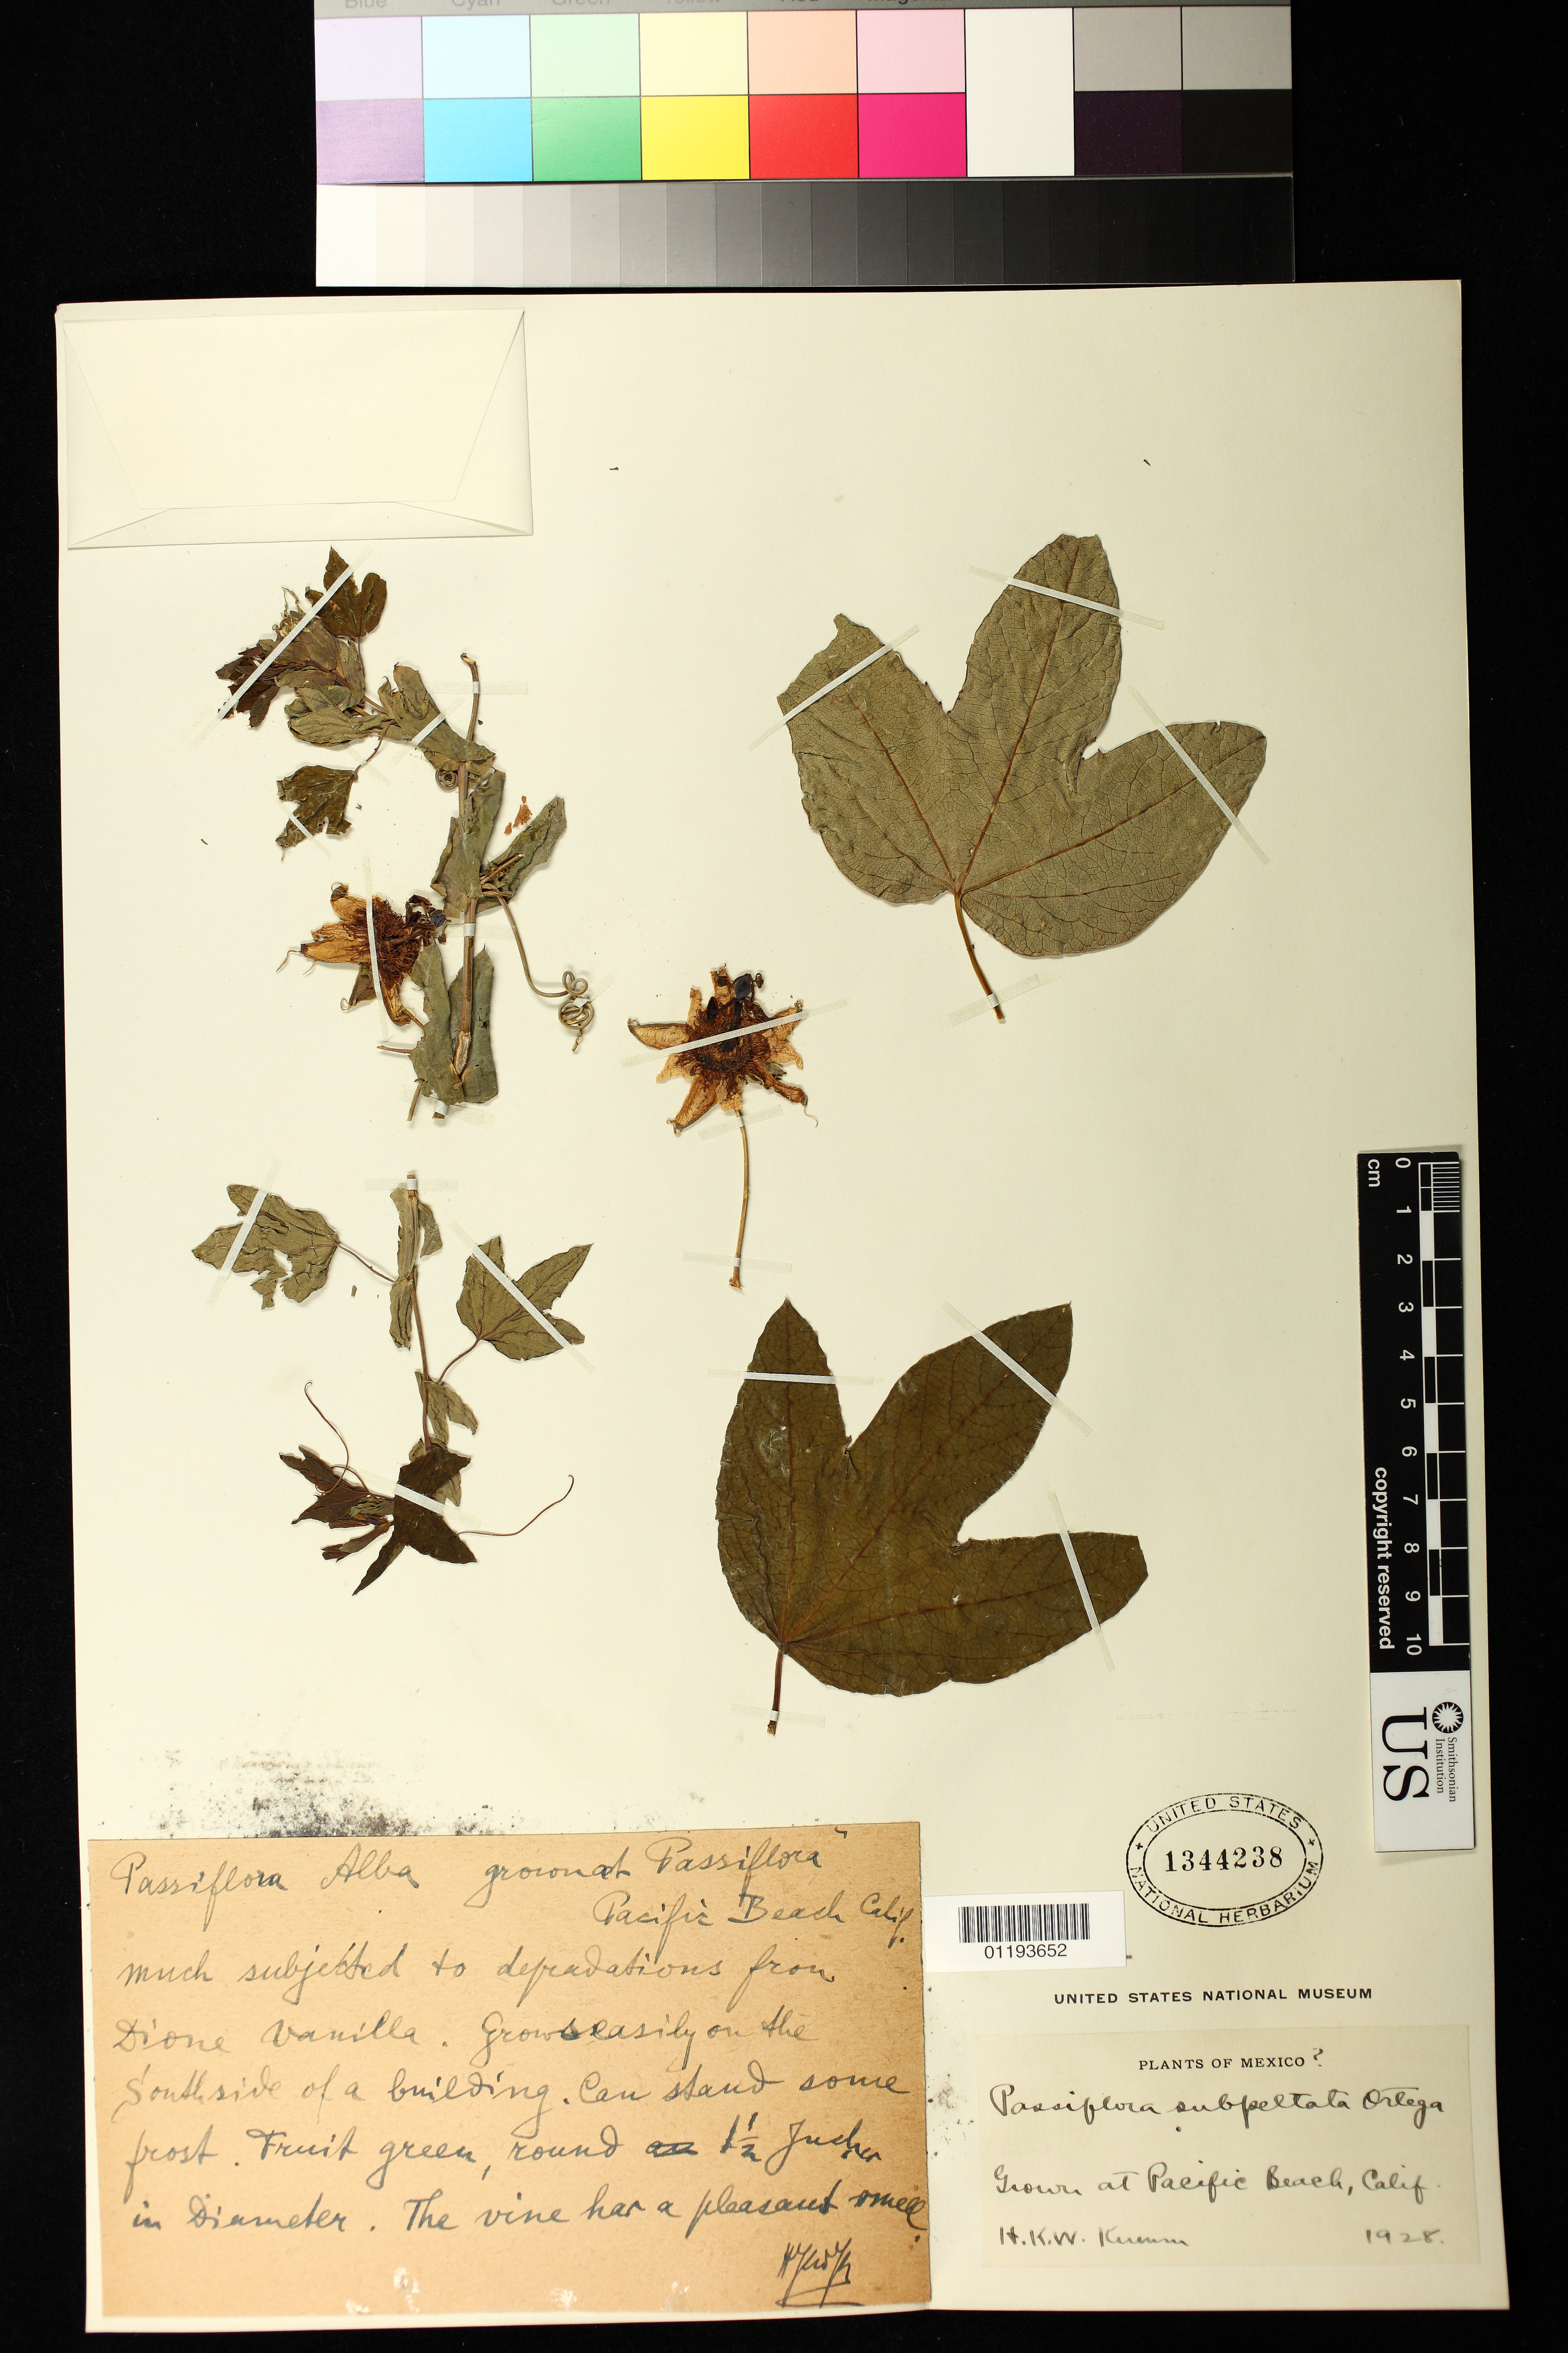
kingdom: Plantae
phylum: Tracheophyta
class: Magnoliopsida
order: Malpighiales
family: Passifloraceae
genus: Passiflora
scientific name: Passiflora subpeltata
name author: Ortega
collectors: H. Kunim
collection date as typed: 1928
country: United States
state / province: California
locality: Grown at Pacific Beach, Calif.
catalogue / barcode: US 1344238